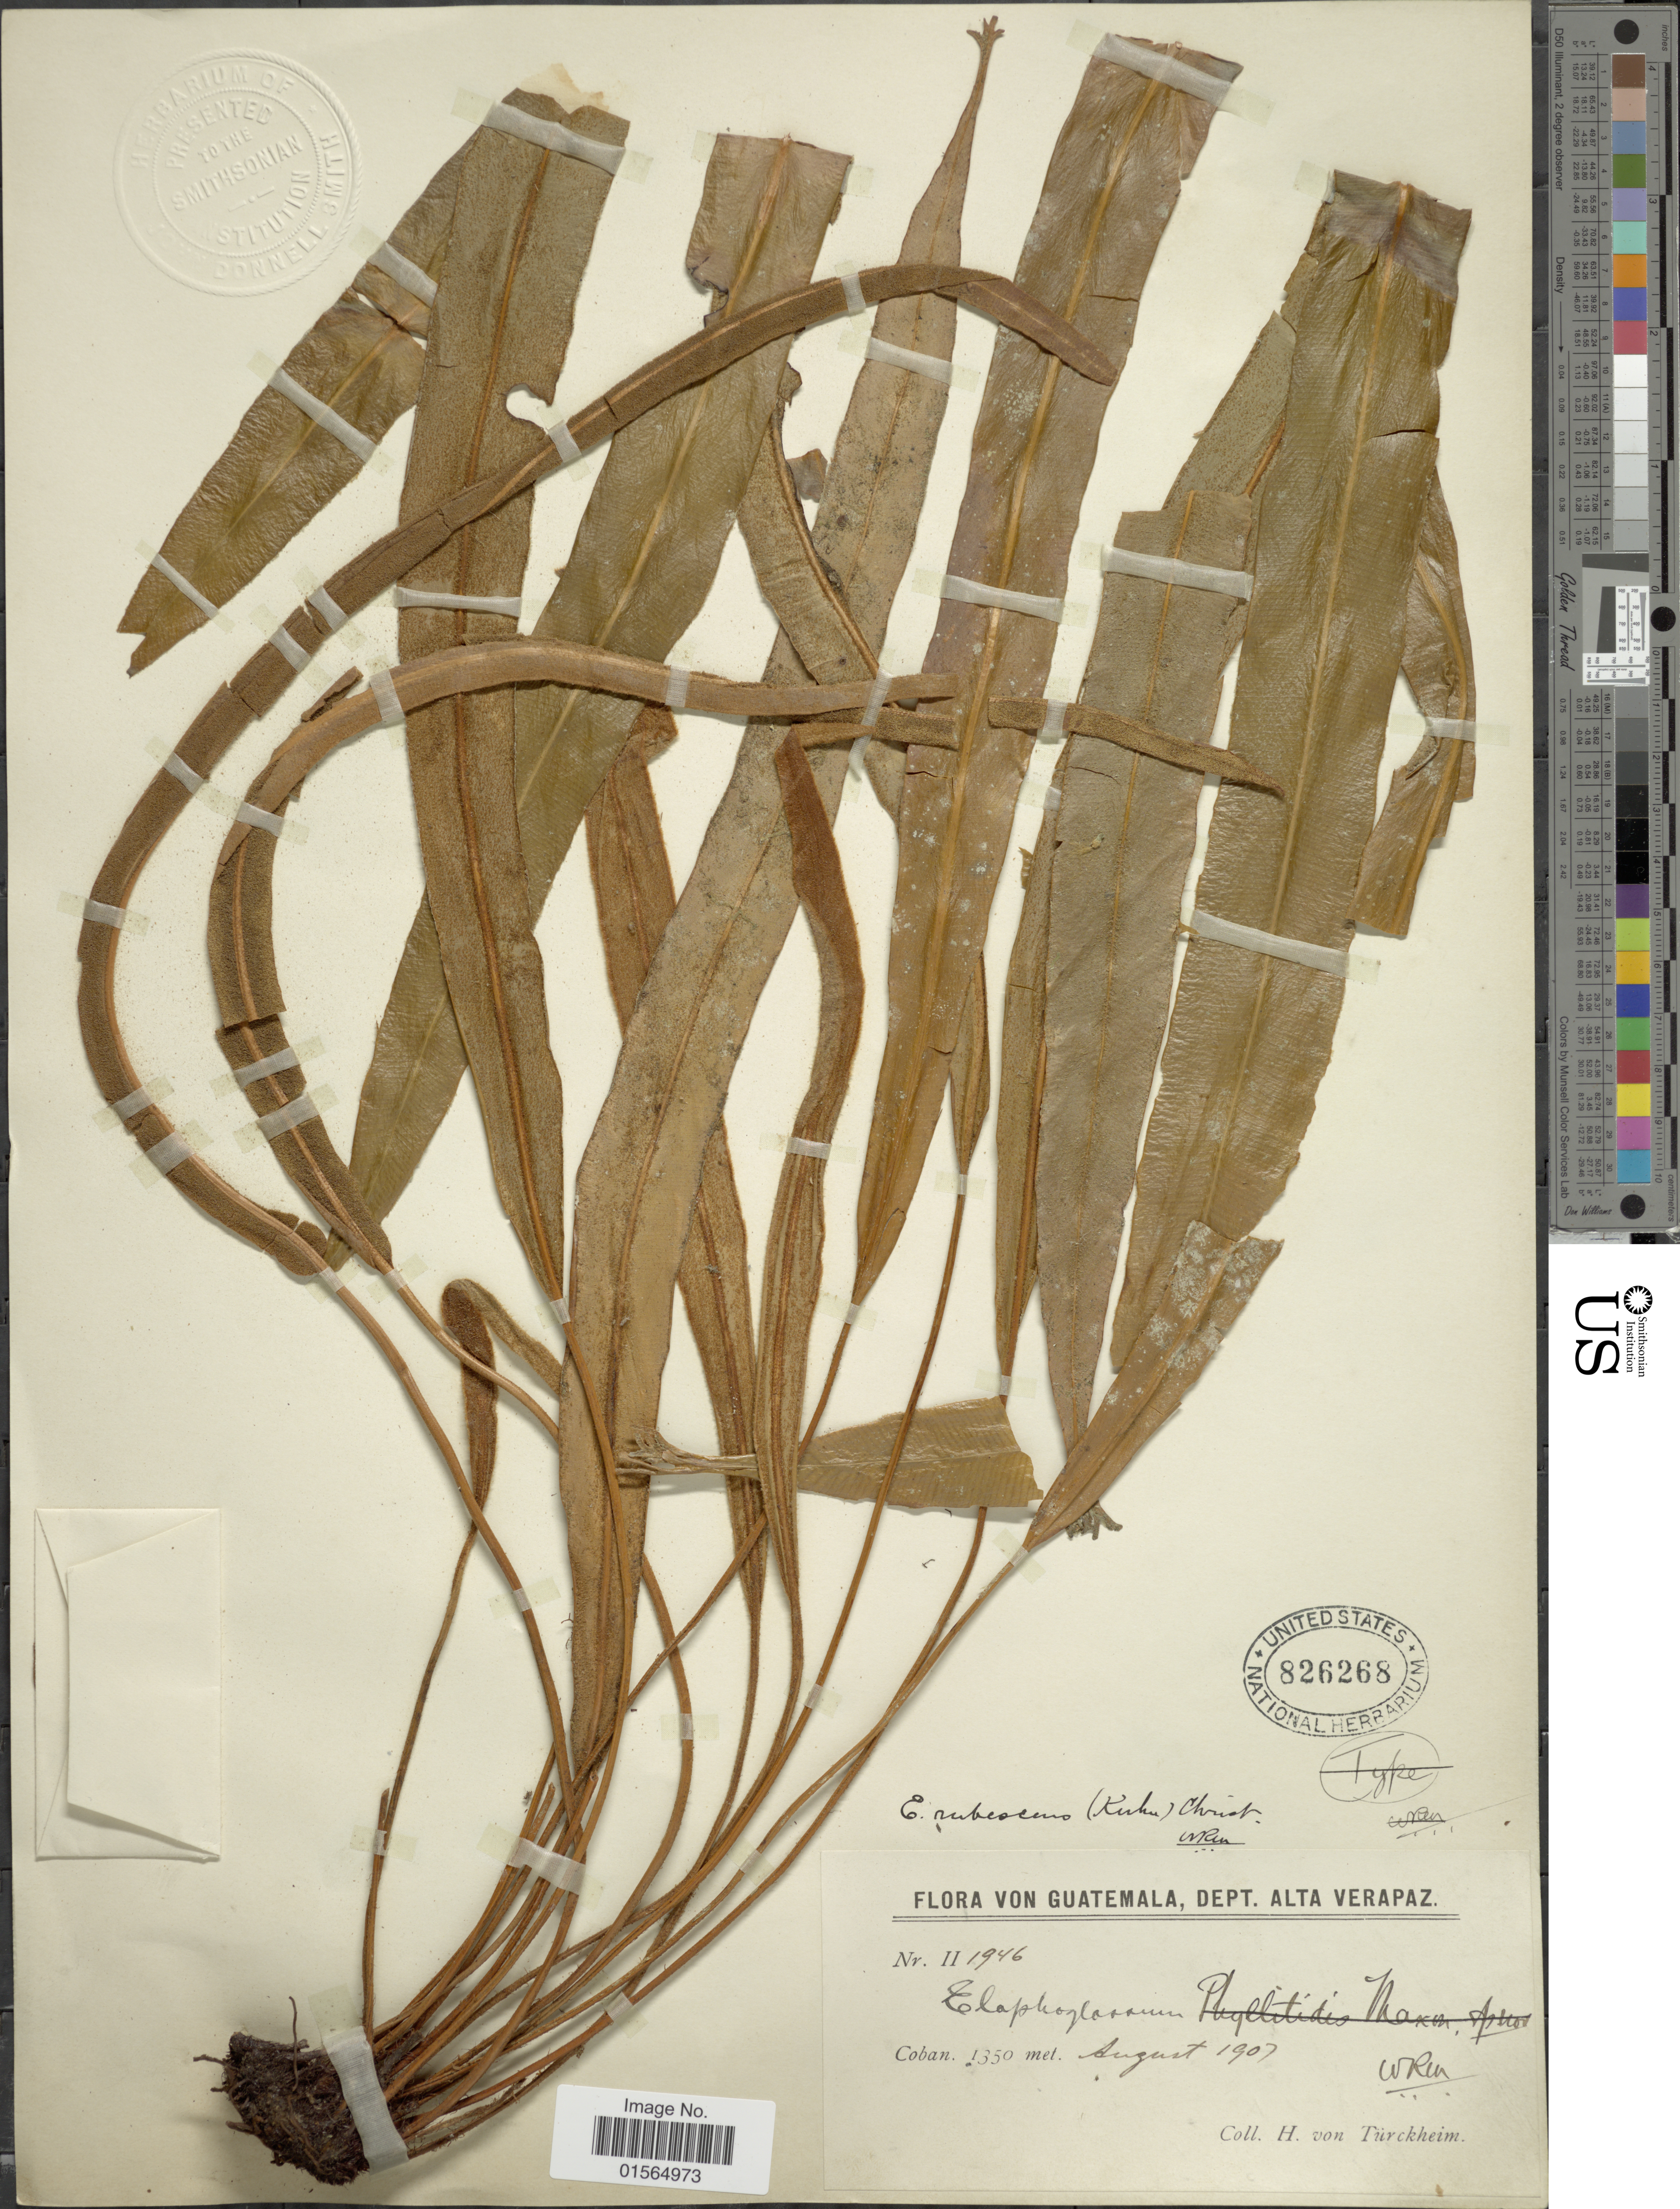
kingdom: Plantae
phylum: Tracheophyta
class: Polypodiopsida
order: Polypodiales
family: Dryopteridaceae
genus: Elaphoglossum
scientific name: Elaphoglossum rubescens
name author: Kuhn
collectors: H. von Türckheim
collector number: II1946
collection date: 1907-08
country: Guatemala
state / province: Alta Verapaz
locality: Coban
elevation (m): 1350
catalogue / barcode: US 826268